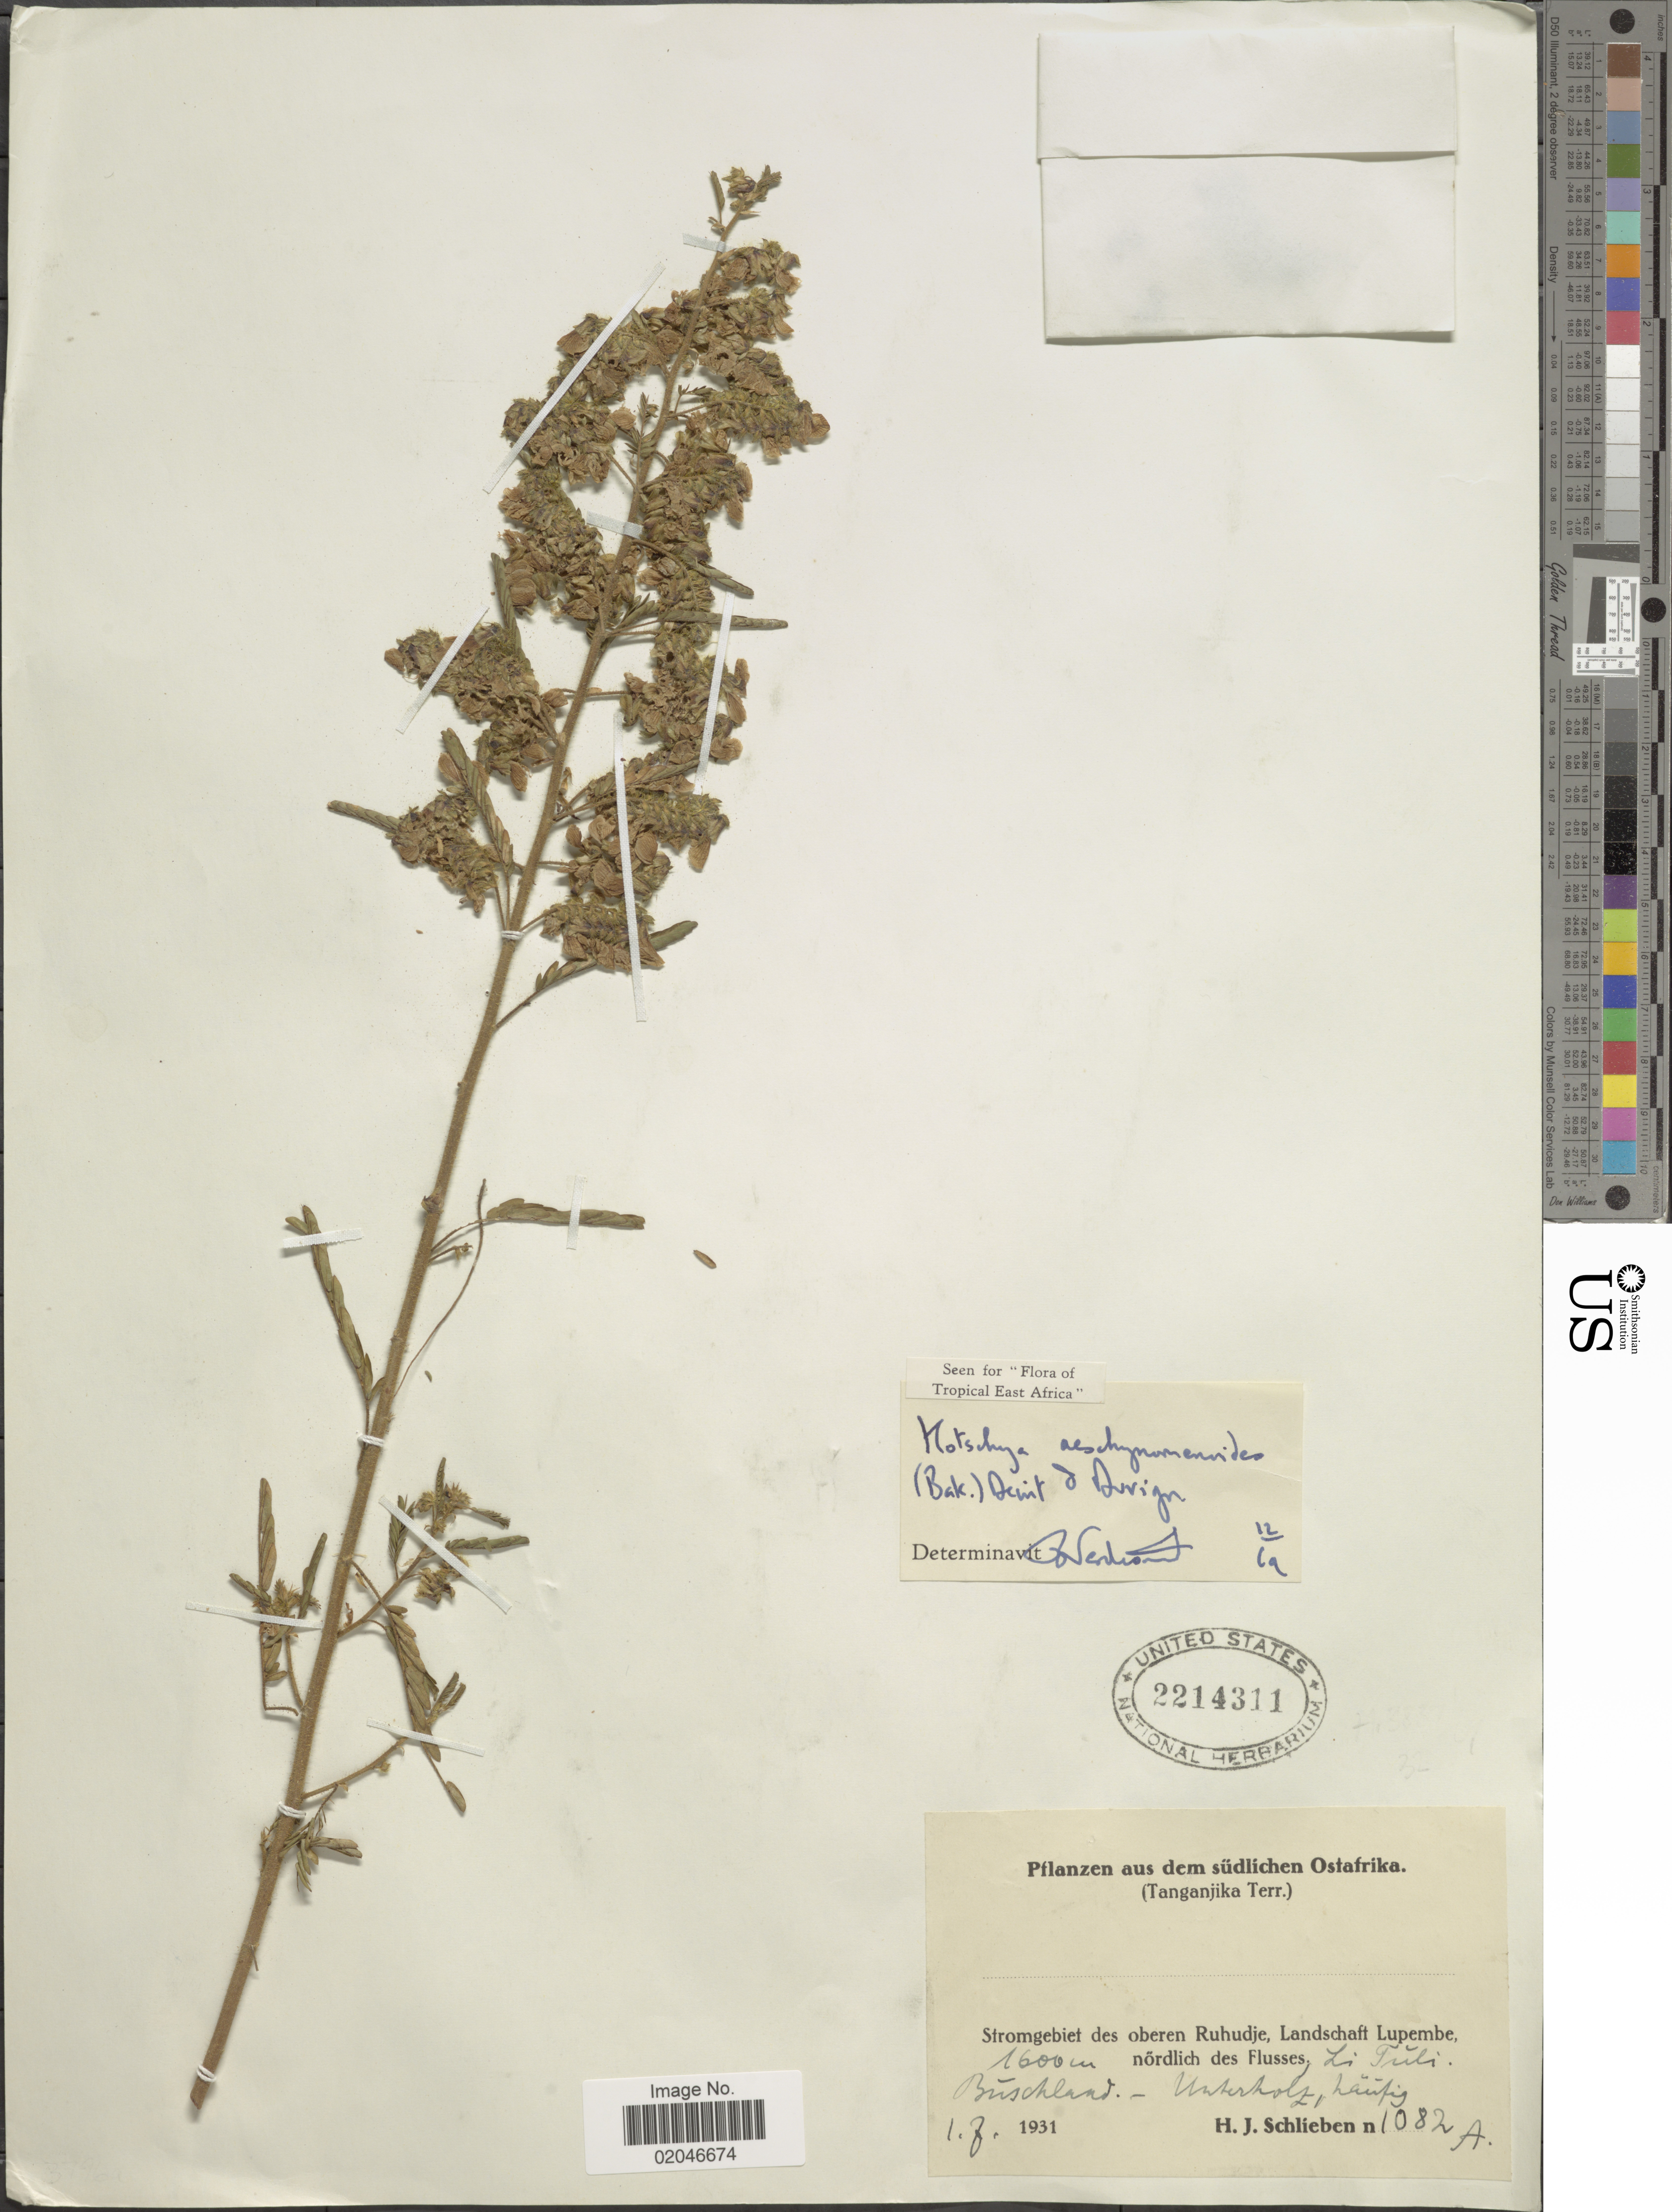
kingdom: Plantae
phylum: Tracheophyta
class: Magnoliopsida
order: Fabales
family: Fabaceae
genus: Kotschya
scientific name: Kotschya aeschnomenoides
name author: (Baker) Dewit & P.A. Duvign.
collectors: H. J. Schlieben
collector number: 1082A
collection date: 1931-07-01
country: Tanzania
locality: Aus dem südlichen Ostafrika (Tangayika Terr.) Stromgebiet des oberen Ruhudje, landschaft Lupembe, nördlich des Flusses [illegible text]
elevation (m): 1600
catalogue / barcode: US 2214311